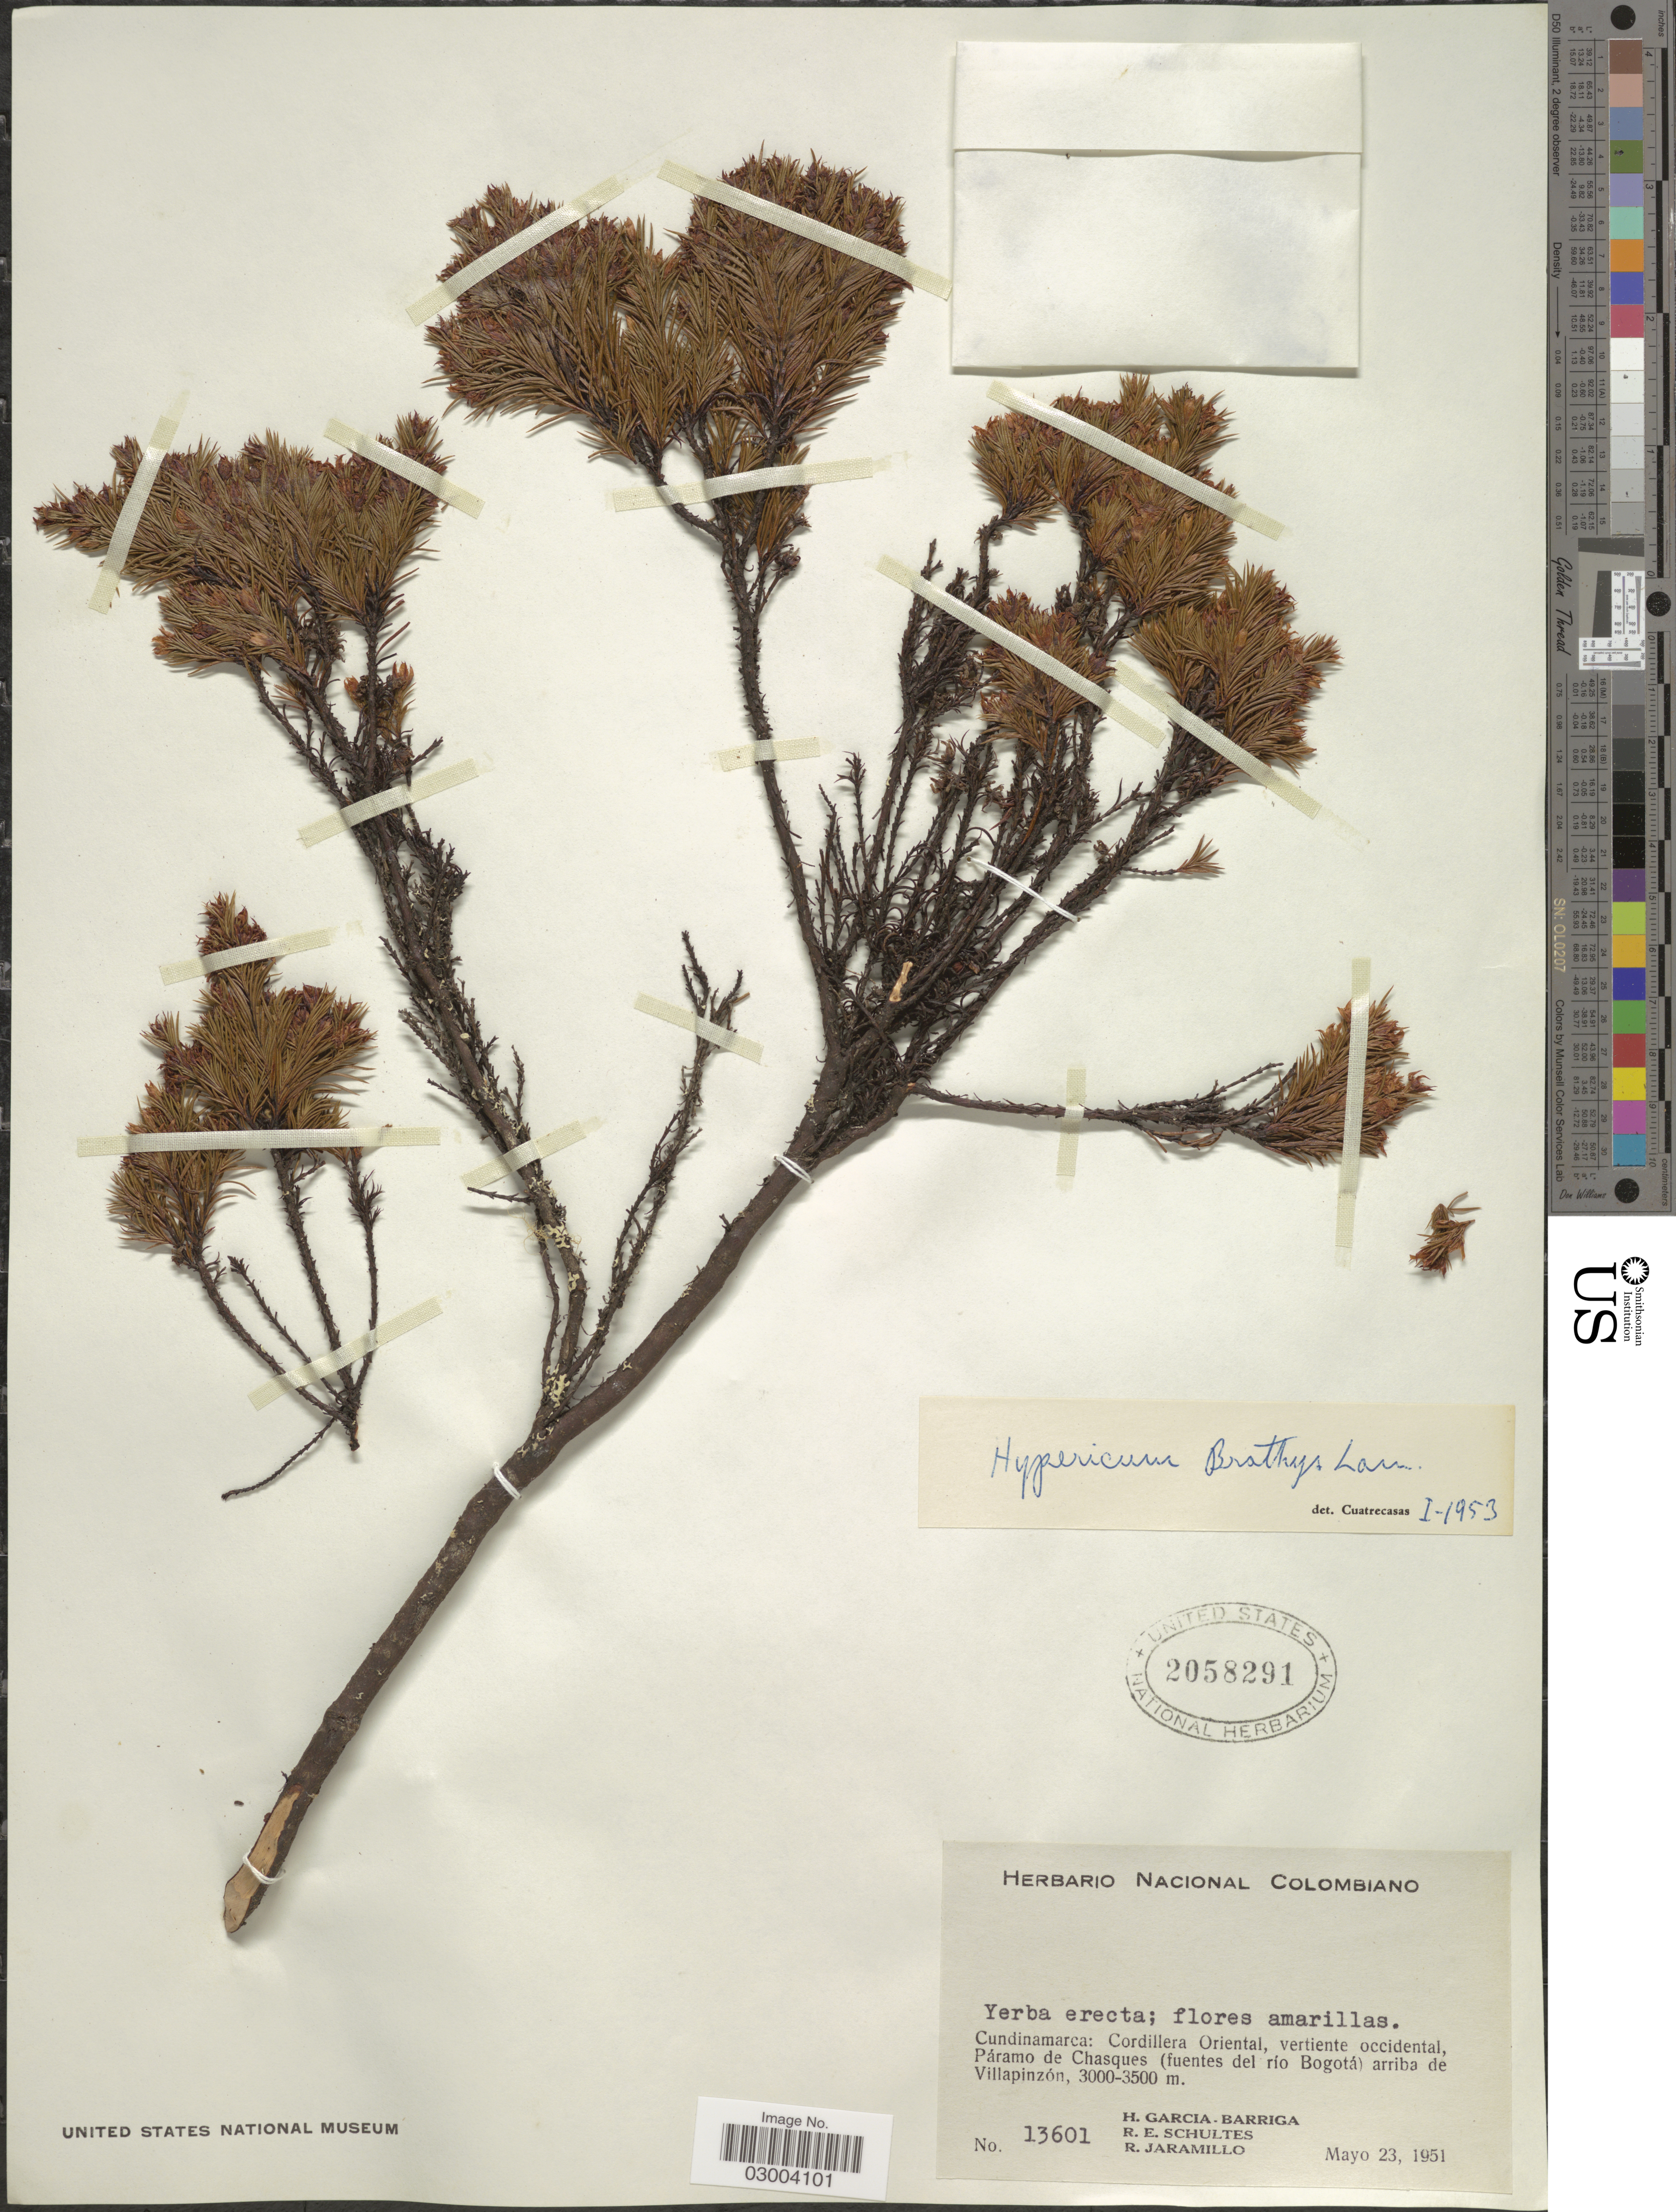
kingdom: Plantae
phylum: Tracheophyta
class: Magnoliopsida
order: Malpighiales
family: Hypericaceae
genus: Hypericum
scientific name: Hypericum pseudobrathys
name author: Turcz.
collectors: H. García Barriga, R. E. Schultes & R. Jaramillo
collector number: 13601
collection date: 1951-05-23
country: Colombia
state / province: Cundinamarca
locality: Cordillera Oriental, vertiente occidental, Páramo de Chasques (fuentes del río Bogotá) arriba de Villapinzón.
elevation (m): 3000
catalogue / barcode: US 2058291